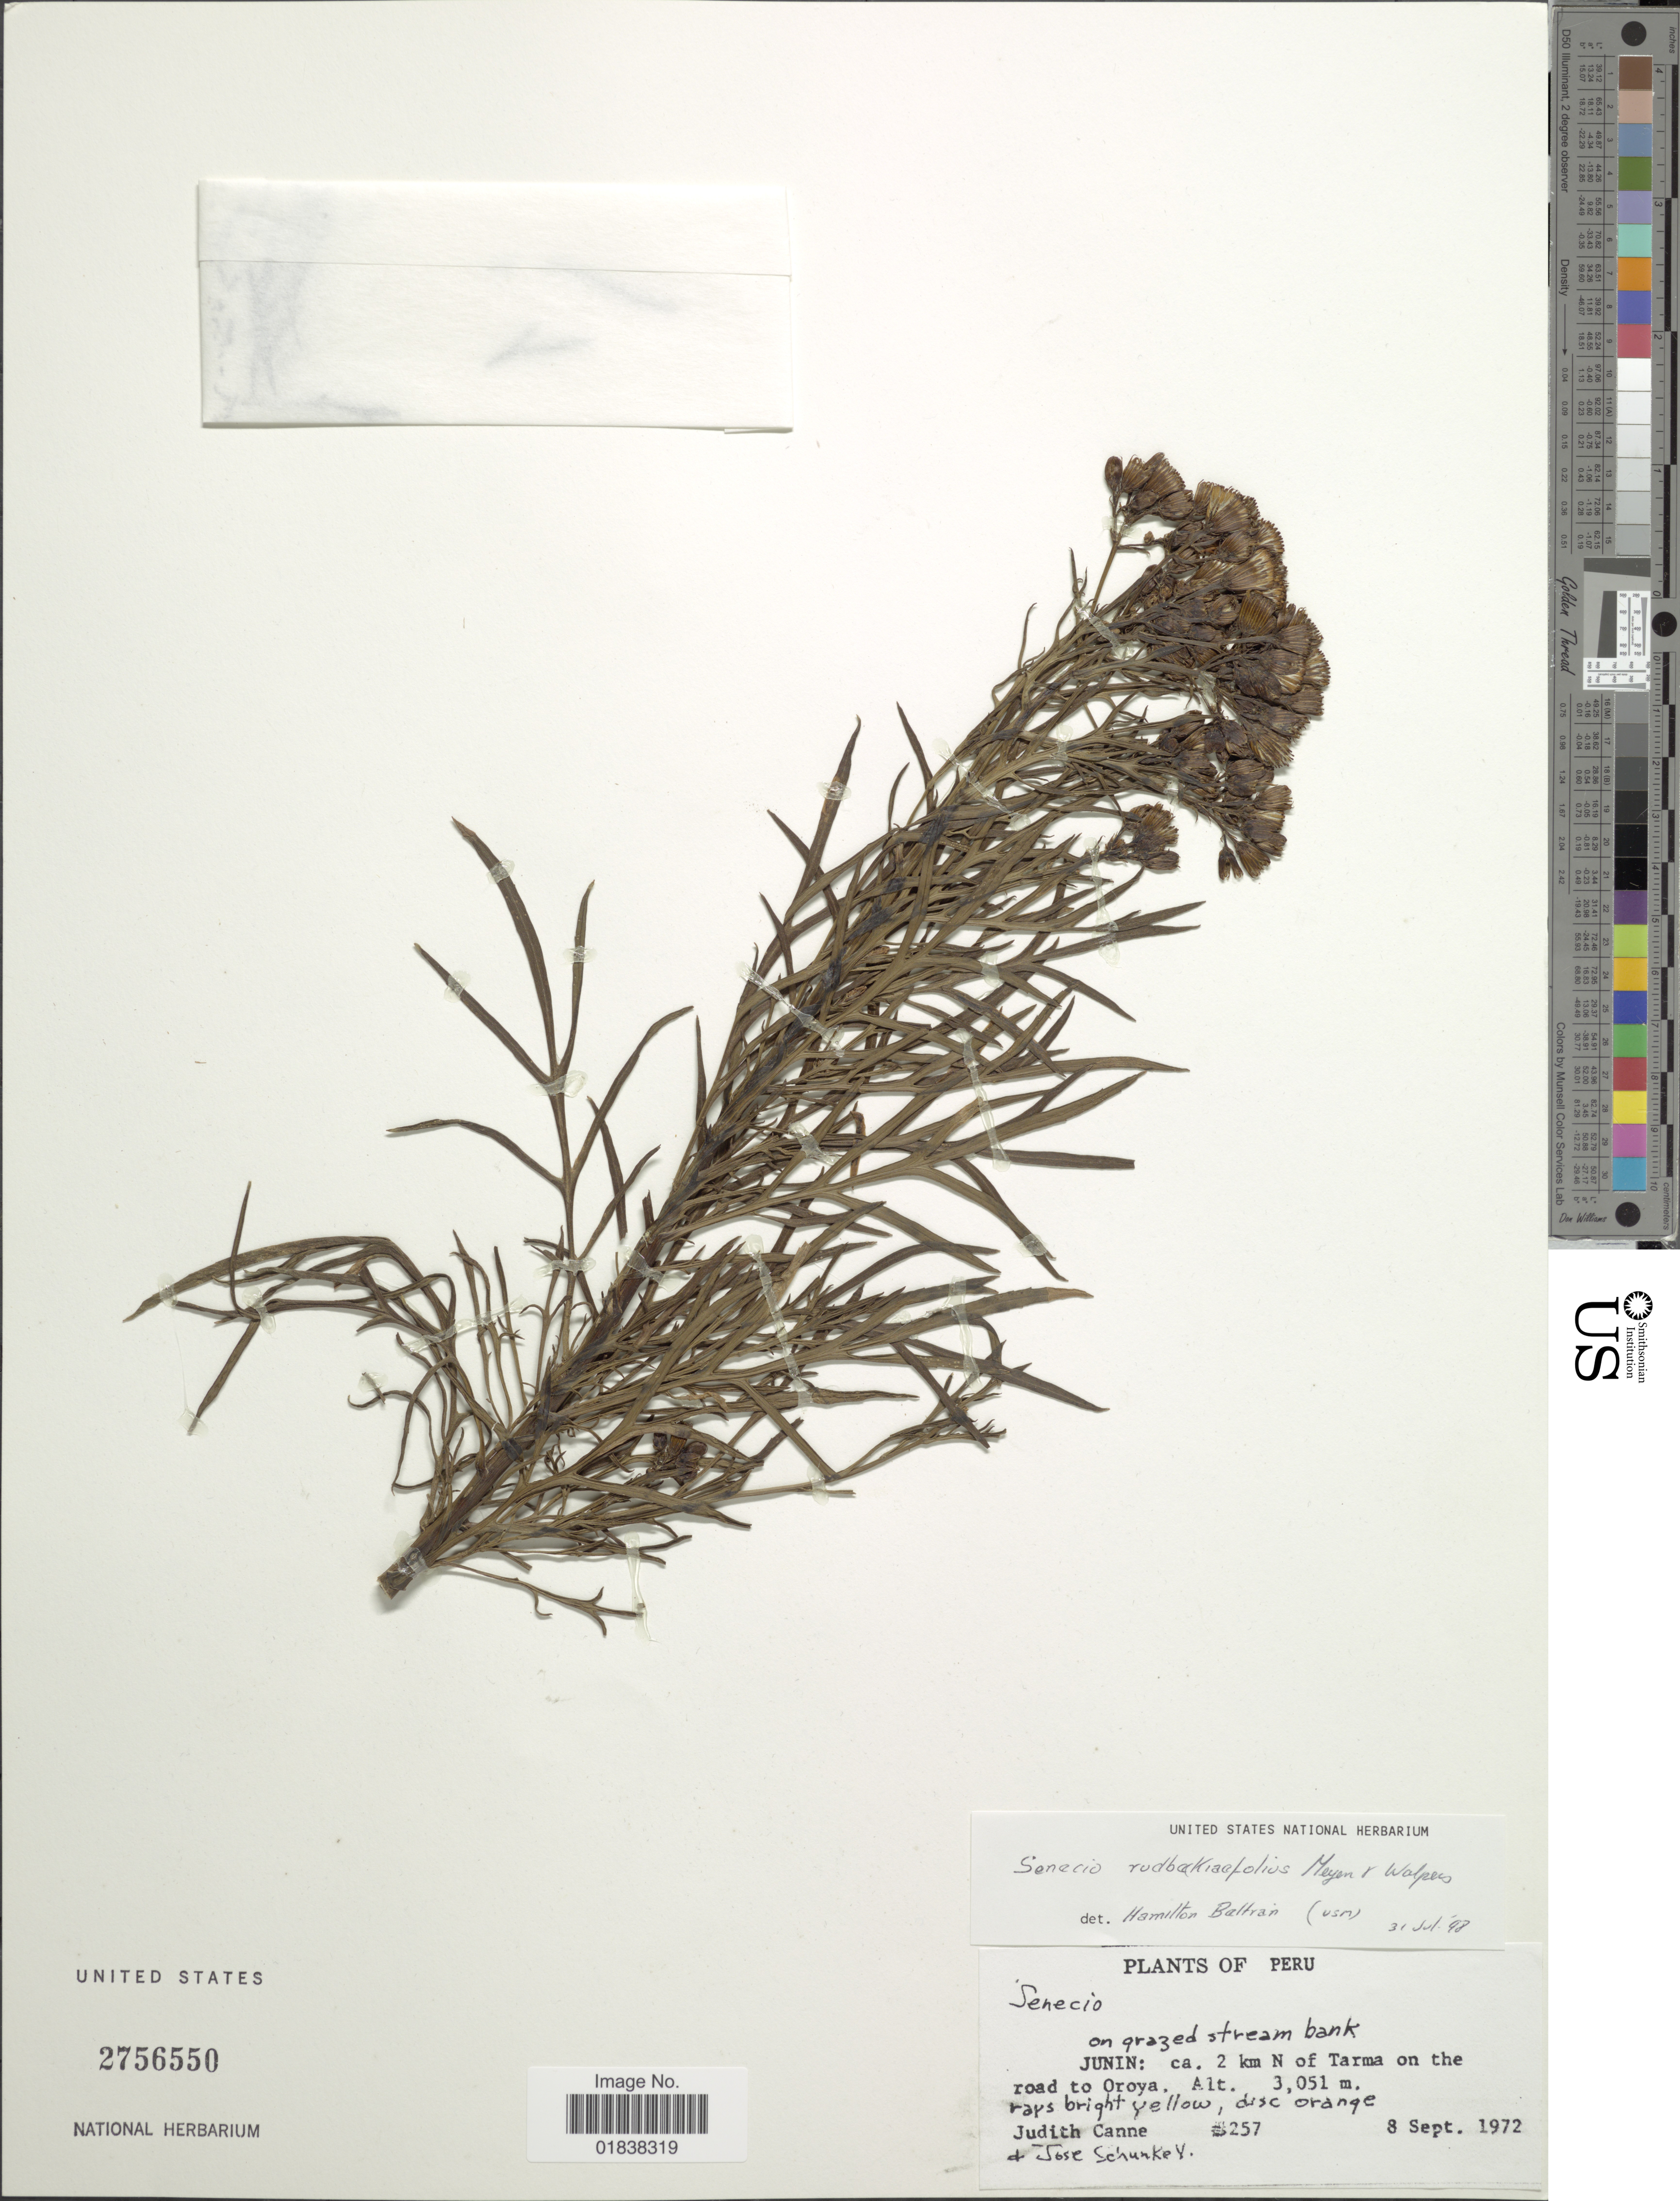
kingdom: Plantae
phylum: Tracheophyta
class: Magnoliopsida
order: Asterales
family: Asteraceae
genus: Senecio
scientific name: Senecio rudbeckiifolius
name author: Meyen & Walp.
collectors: J. Schunke Vigo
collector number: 257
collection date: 1972-09-08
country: Peru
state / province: Junín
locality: Ca 2 km N of Tarma on the road to Oroya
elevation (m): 3051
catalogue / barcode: US 2756550